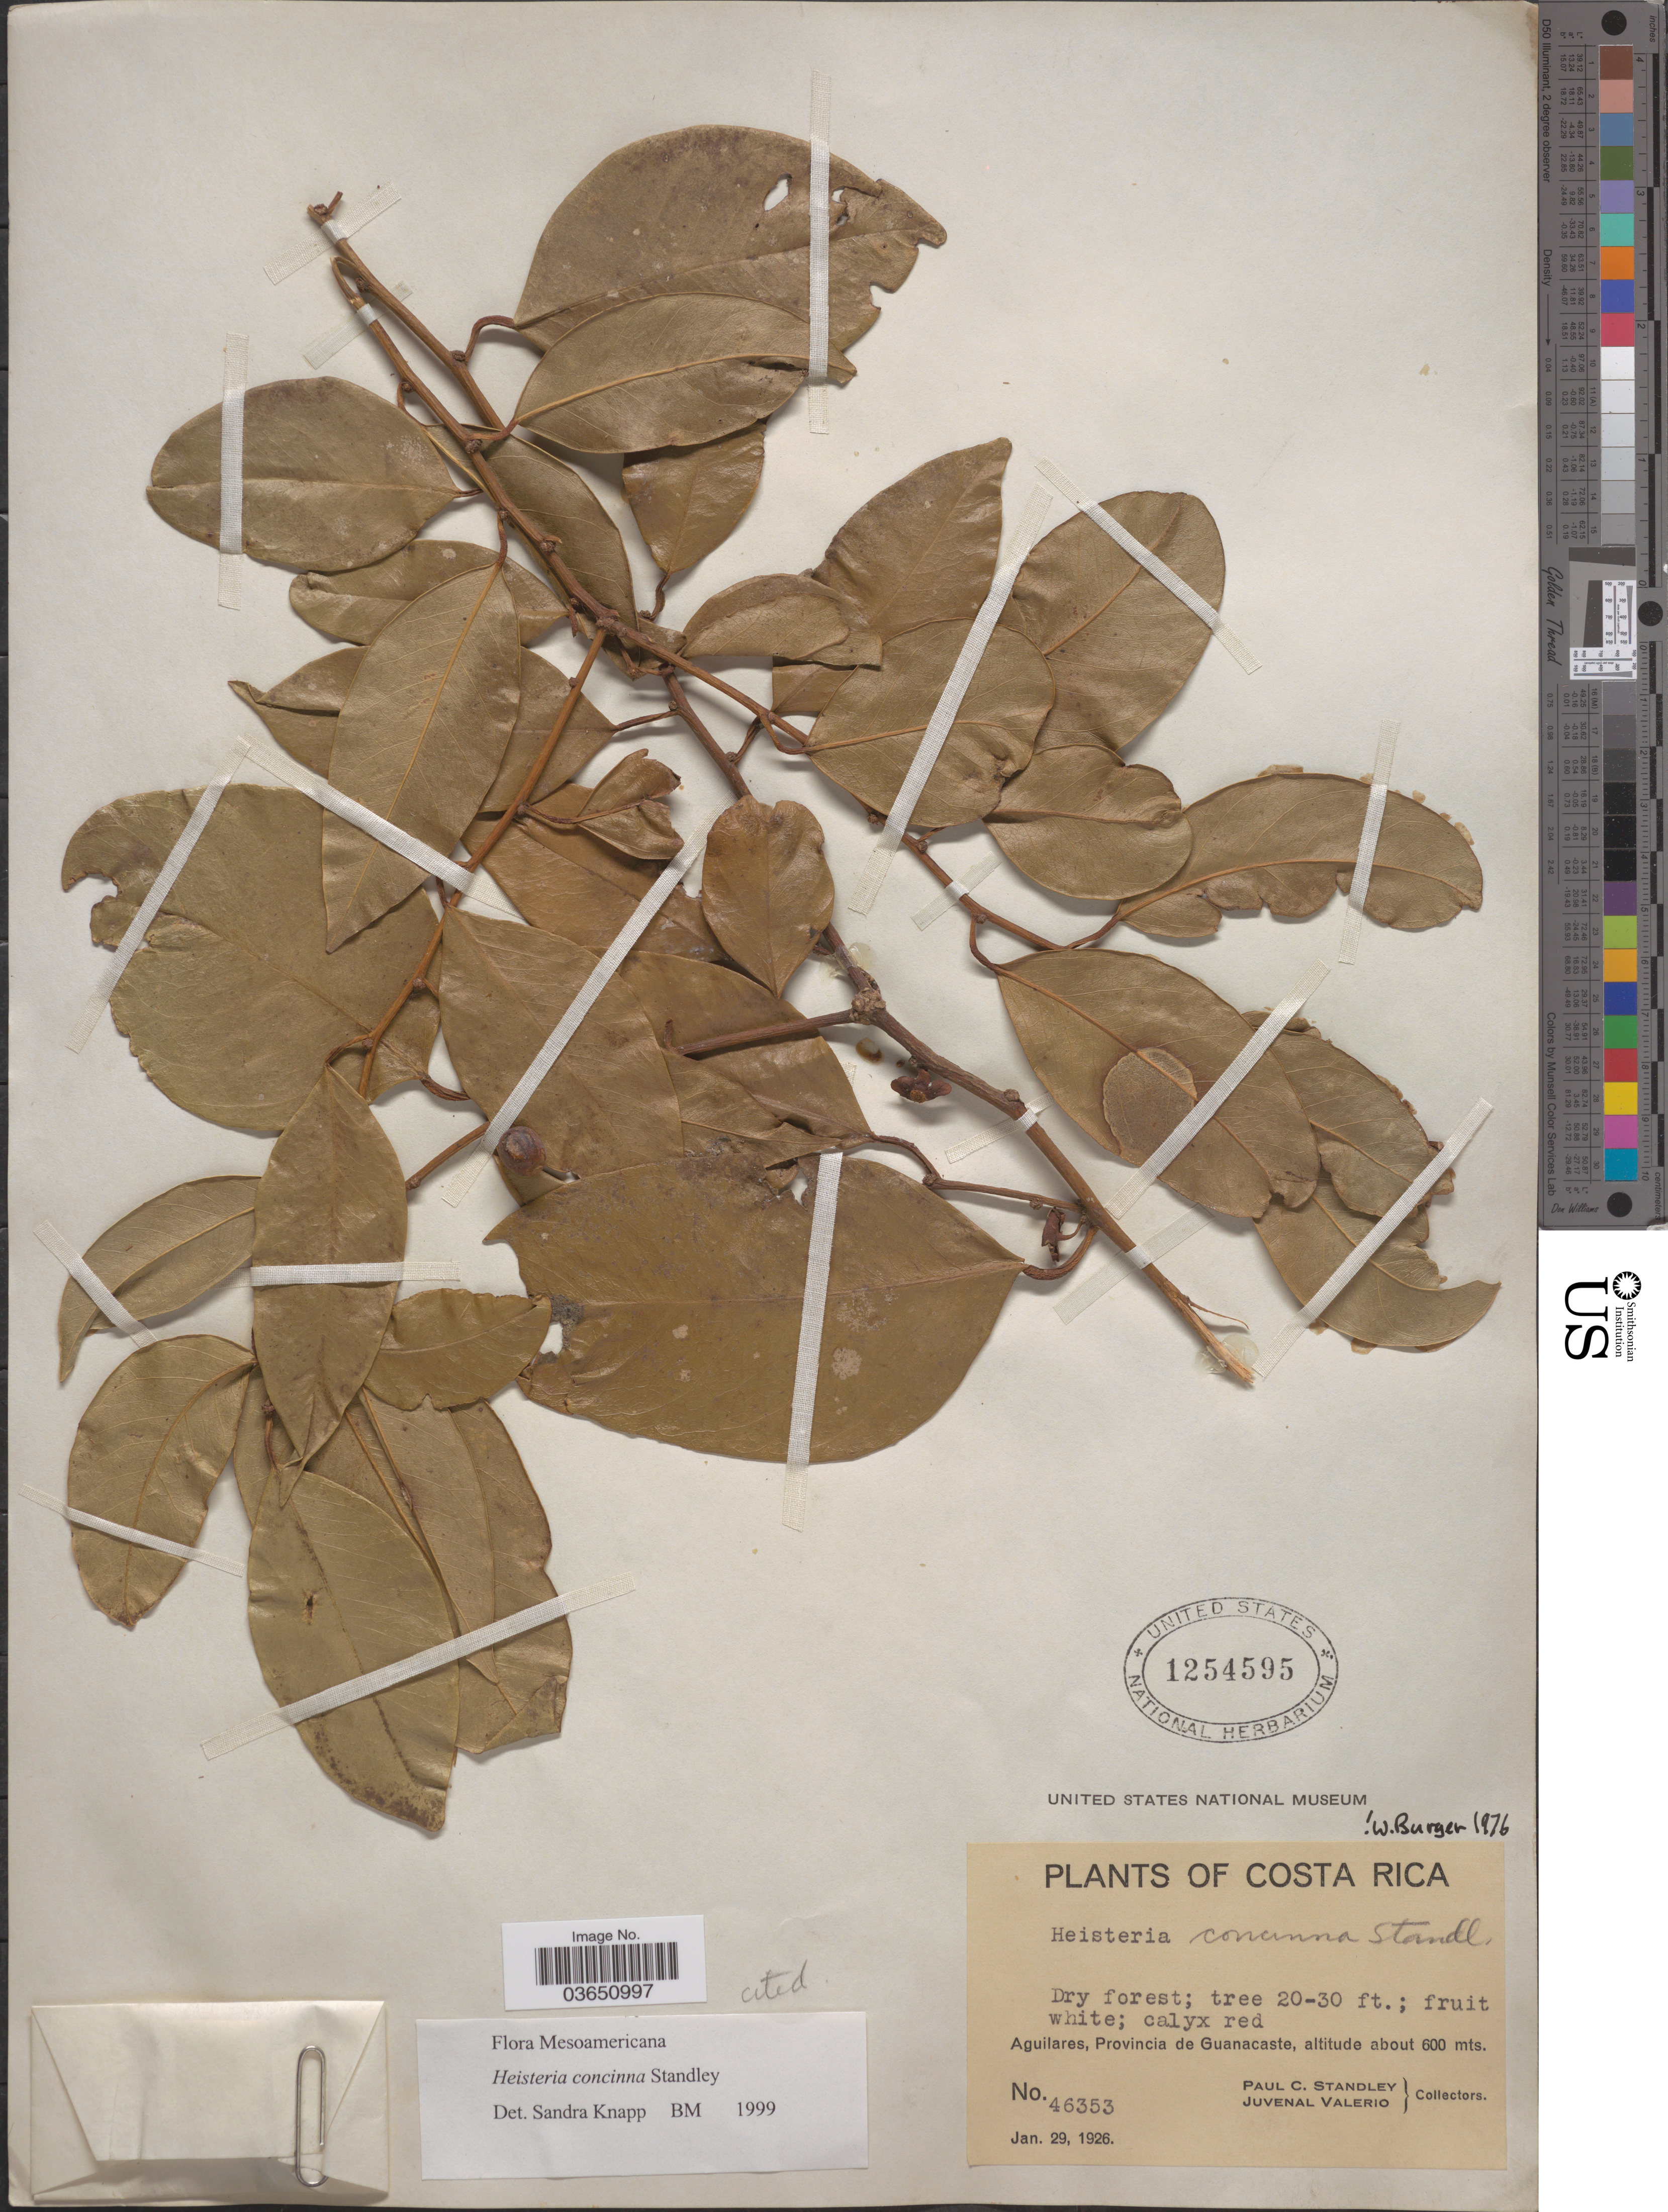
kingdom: Plantae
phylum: Tracheophyta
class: Magnoliopsida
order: Santalales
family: Erythropalaceae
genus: Heisteria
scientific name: Heisteria concinna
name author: Standl.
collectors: P. C. Standley & J. Valerio R.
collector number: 46353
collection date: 1926-01-29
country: Costa Rica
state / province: Guanacaste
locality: Aguilares.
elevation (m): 600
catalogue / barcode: US 1254595